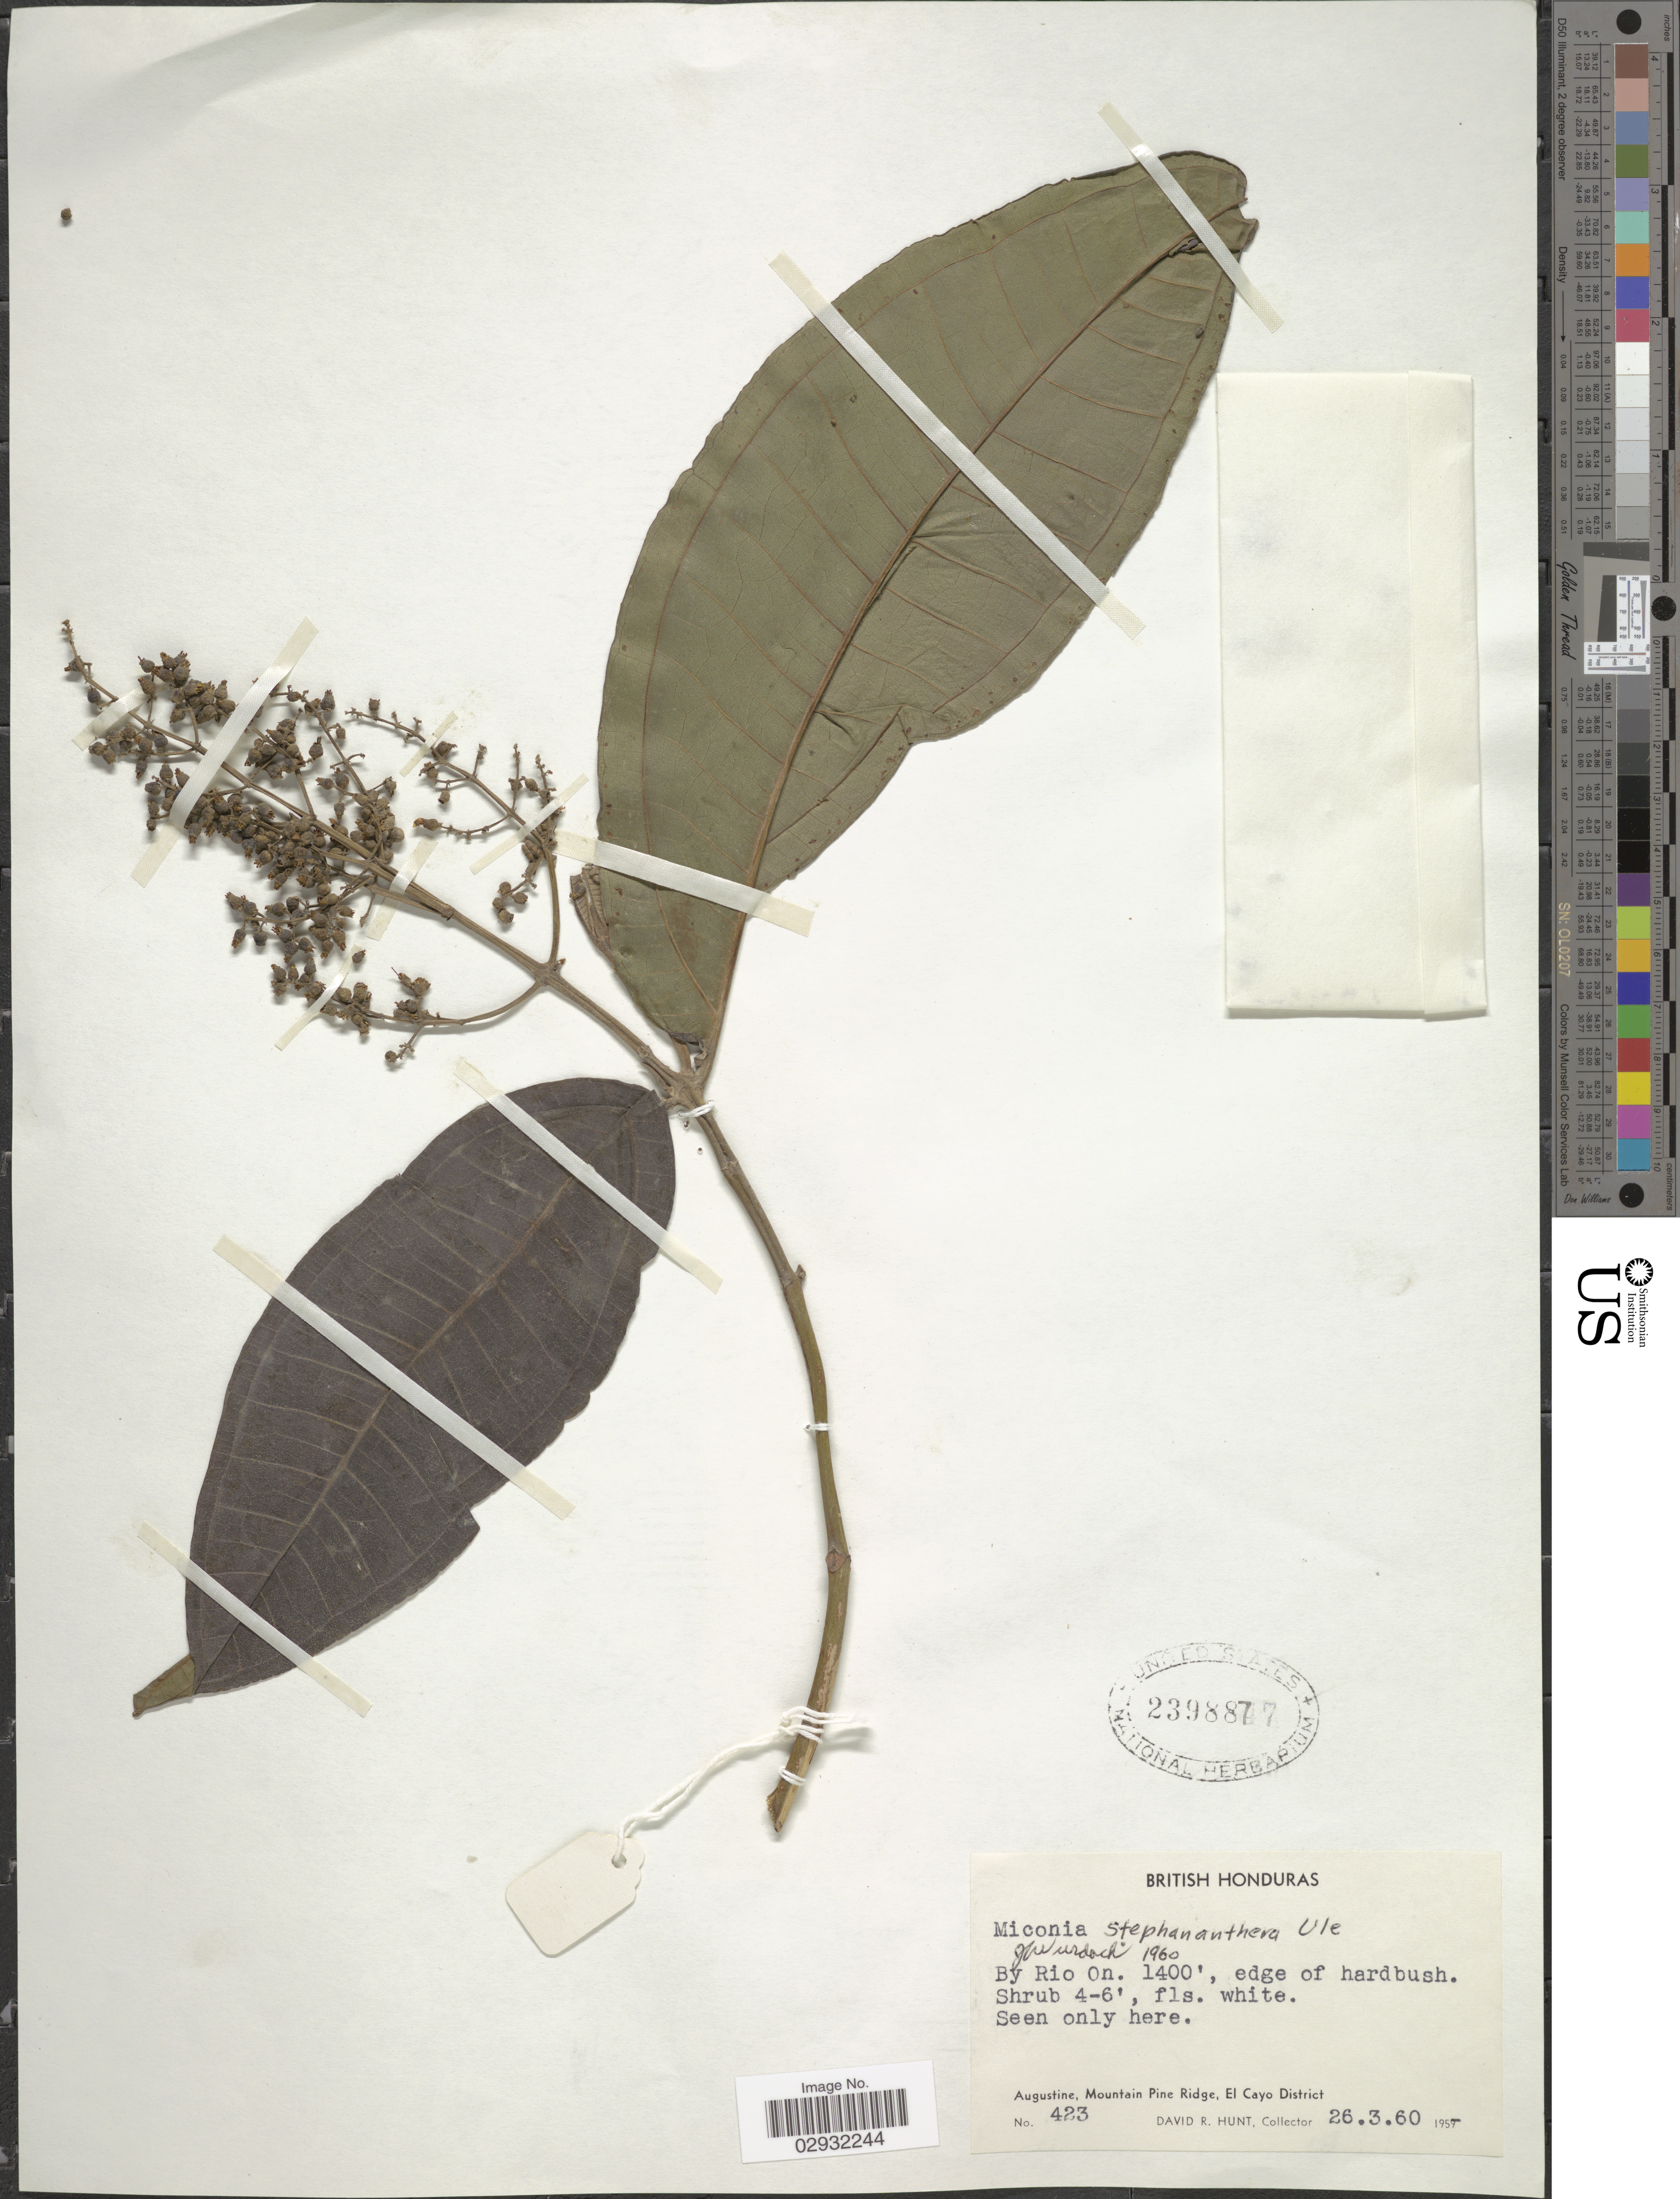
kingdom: Plantae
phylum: Tracheophyta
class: Magnoliopsida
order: Myrtales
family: Melastomataceae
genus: Miconia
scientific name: Miconia chamissois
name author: Naudin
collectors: D. Hunt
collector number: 423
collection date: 1960-03-26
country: Belize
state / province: Cayo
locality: Augustine, Mountain Pine Ridge, El Cayo District, By Rio, British Honduras.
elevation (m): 427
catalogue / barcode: US 2398877